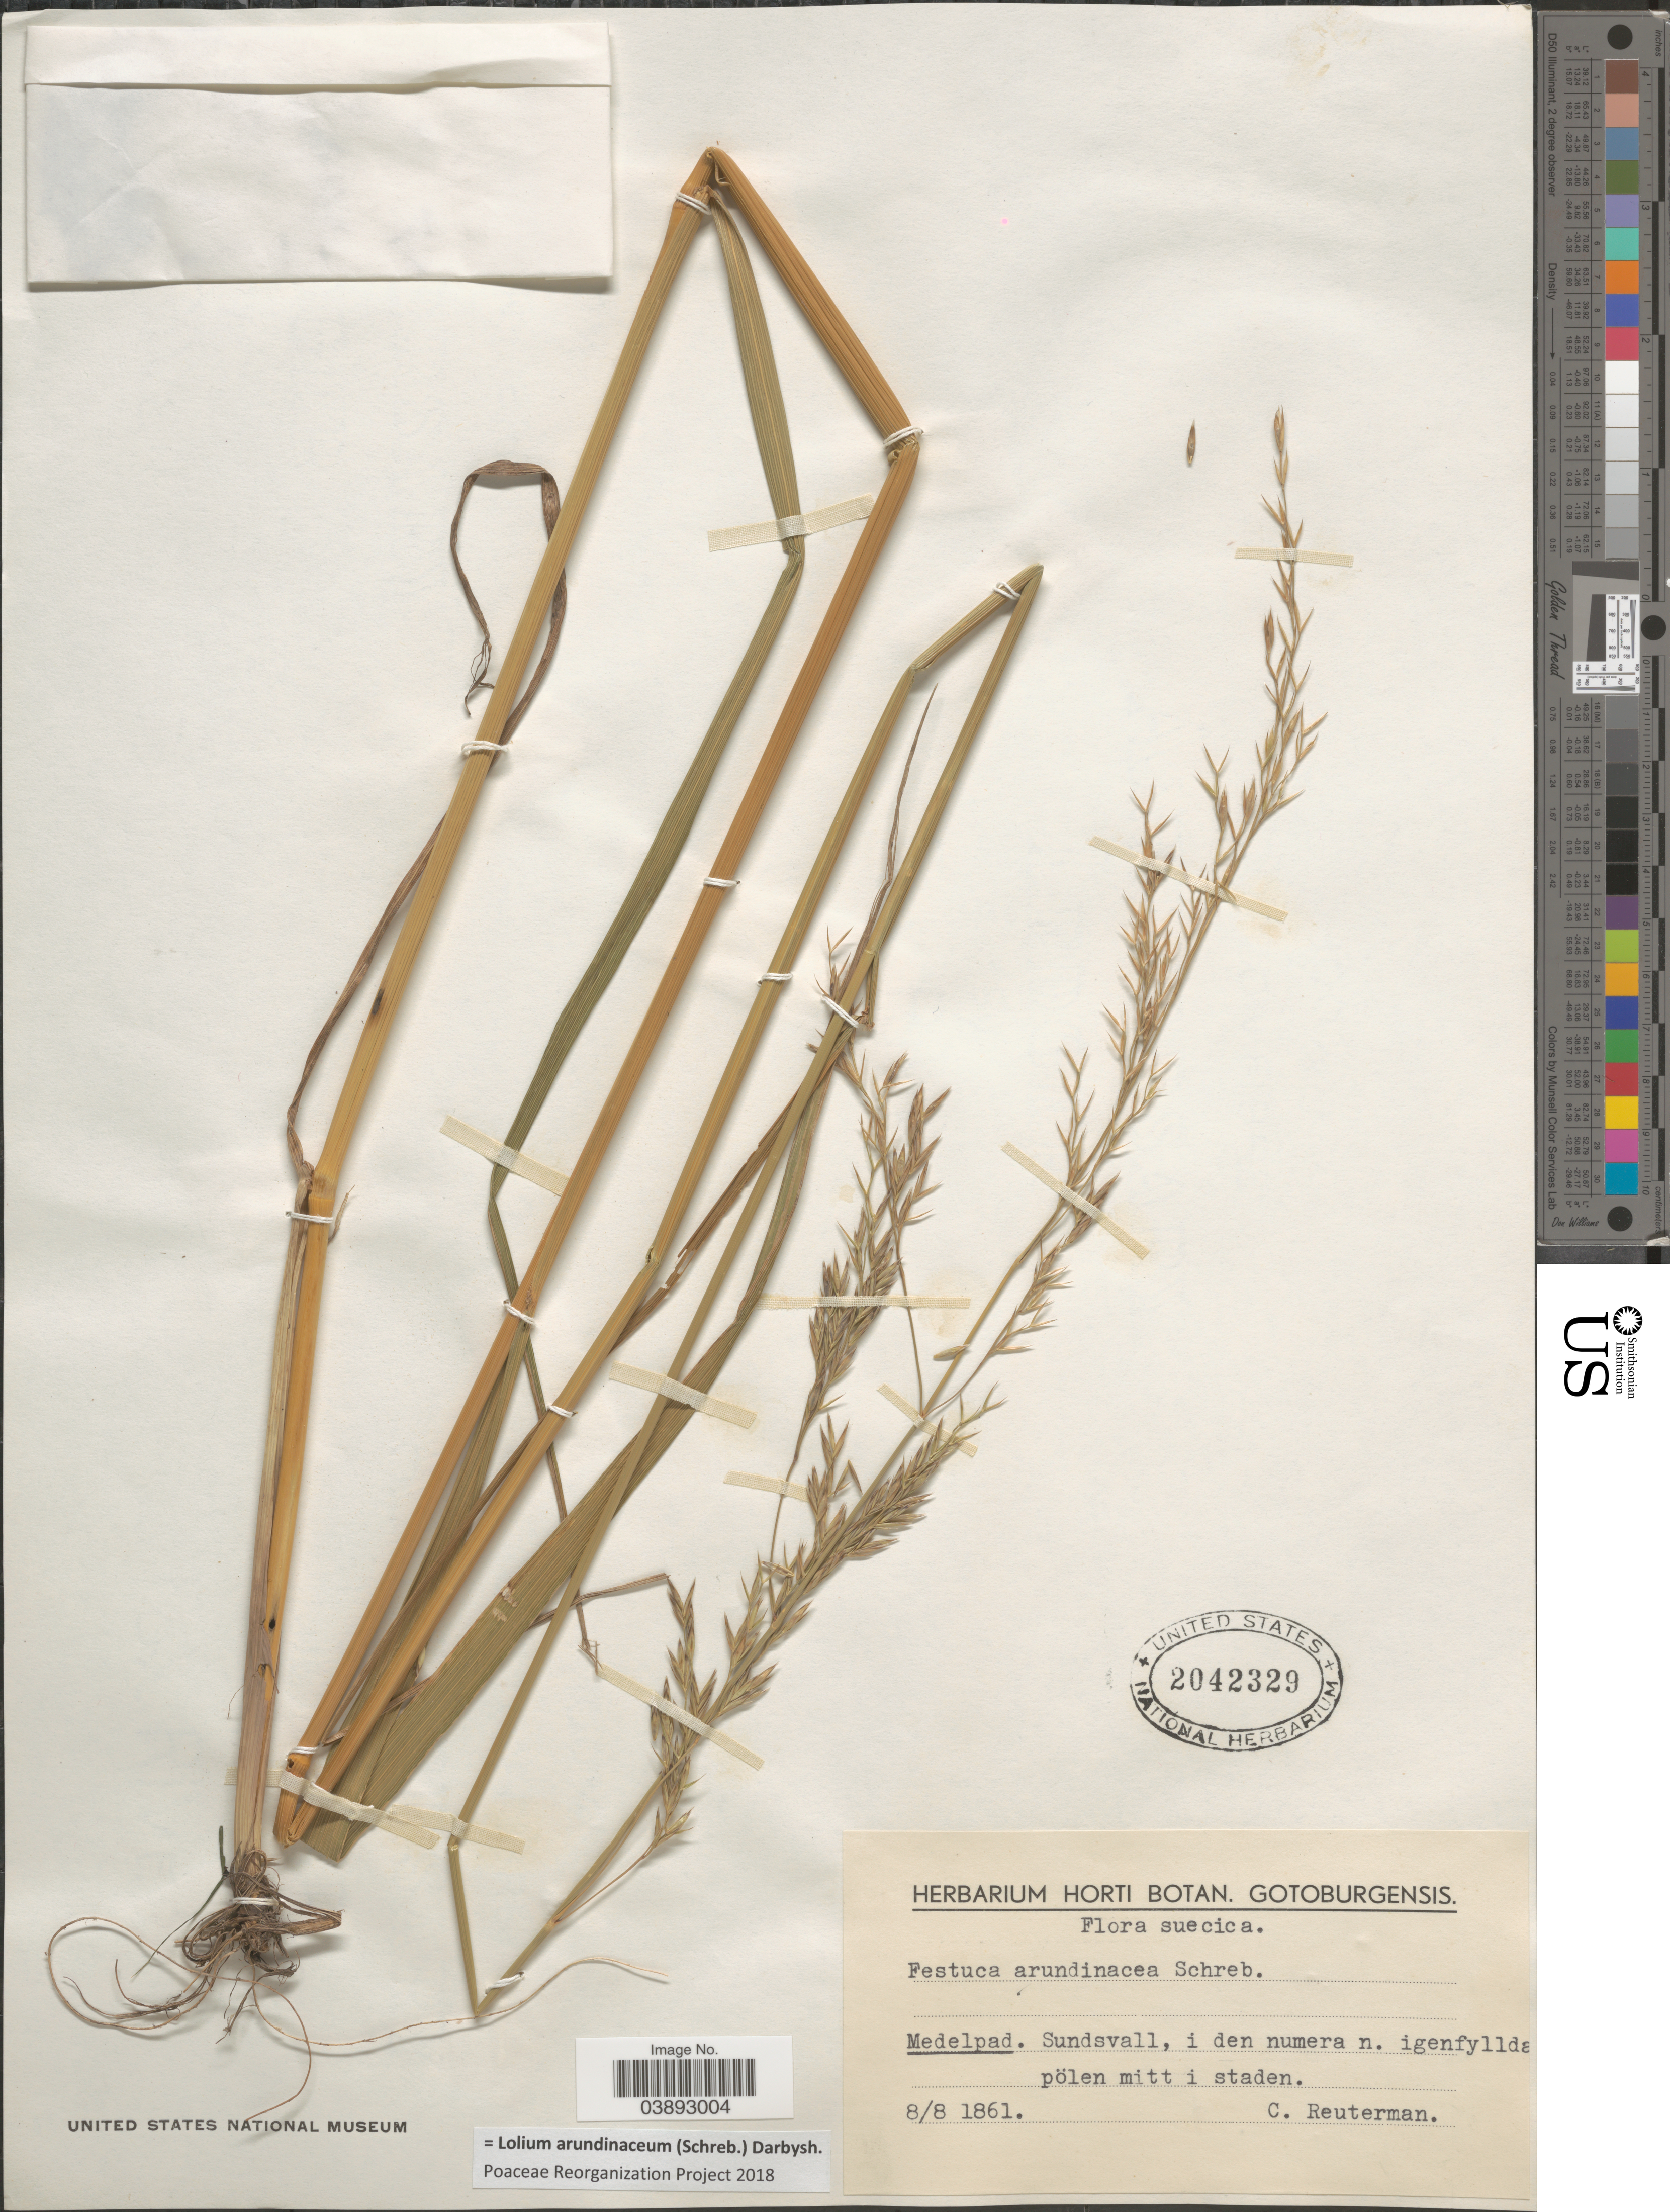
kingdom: Plantae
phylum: Tracheophyta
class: Liliopsida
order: Poales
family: Poaceae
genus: Lolium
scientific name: Lolium arundinaceum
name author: (Schreb.) Darbysh.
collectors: C. Reuterman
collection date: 1861-08-08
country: Sweden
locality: Suecica. Medelpad. Sundsvall, i den numera n. igenfyllda pölen mitt i staden.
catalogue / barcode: US 2042329